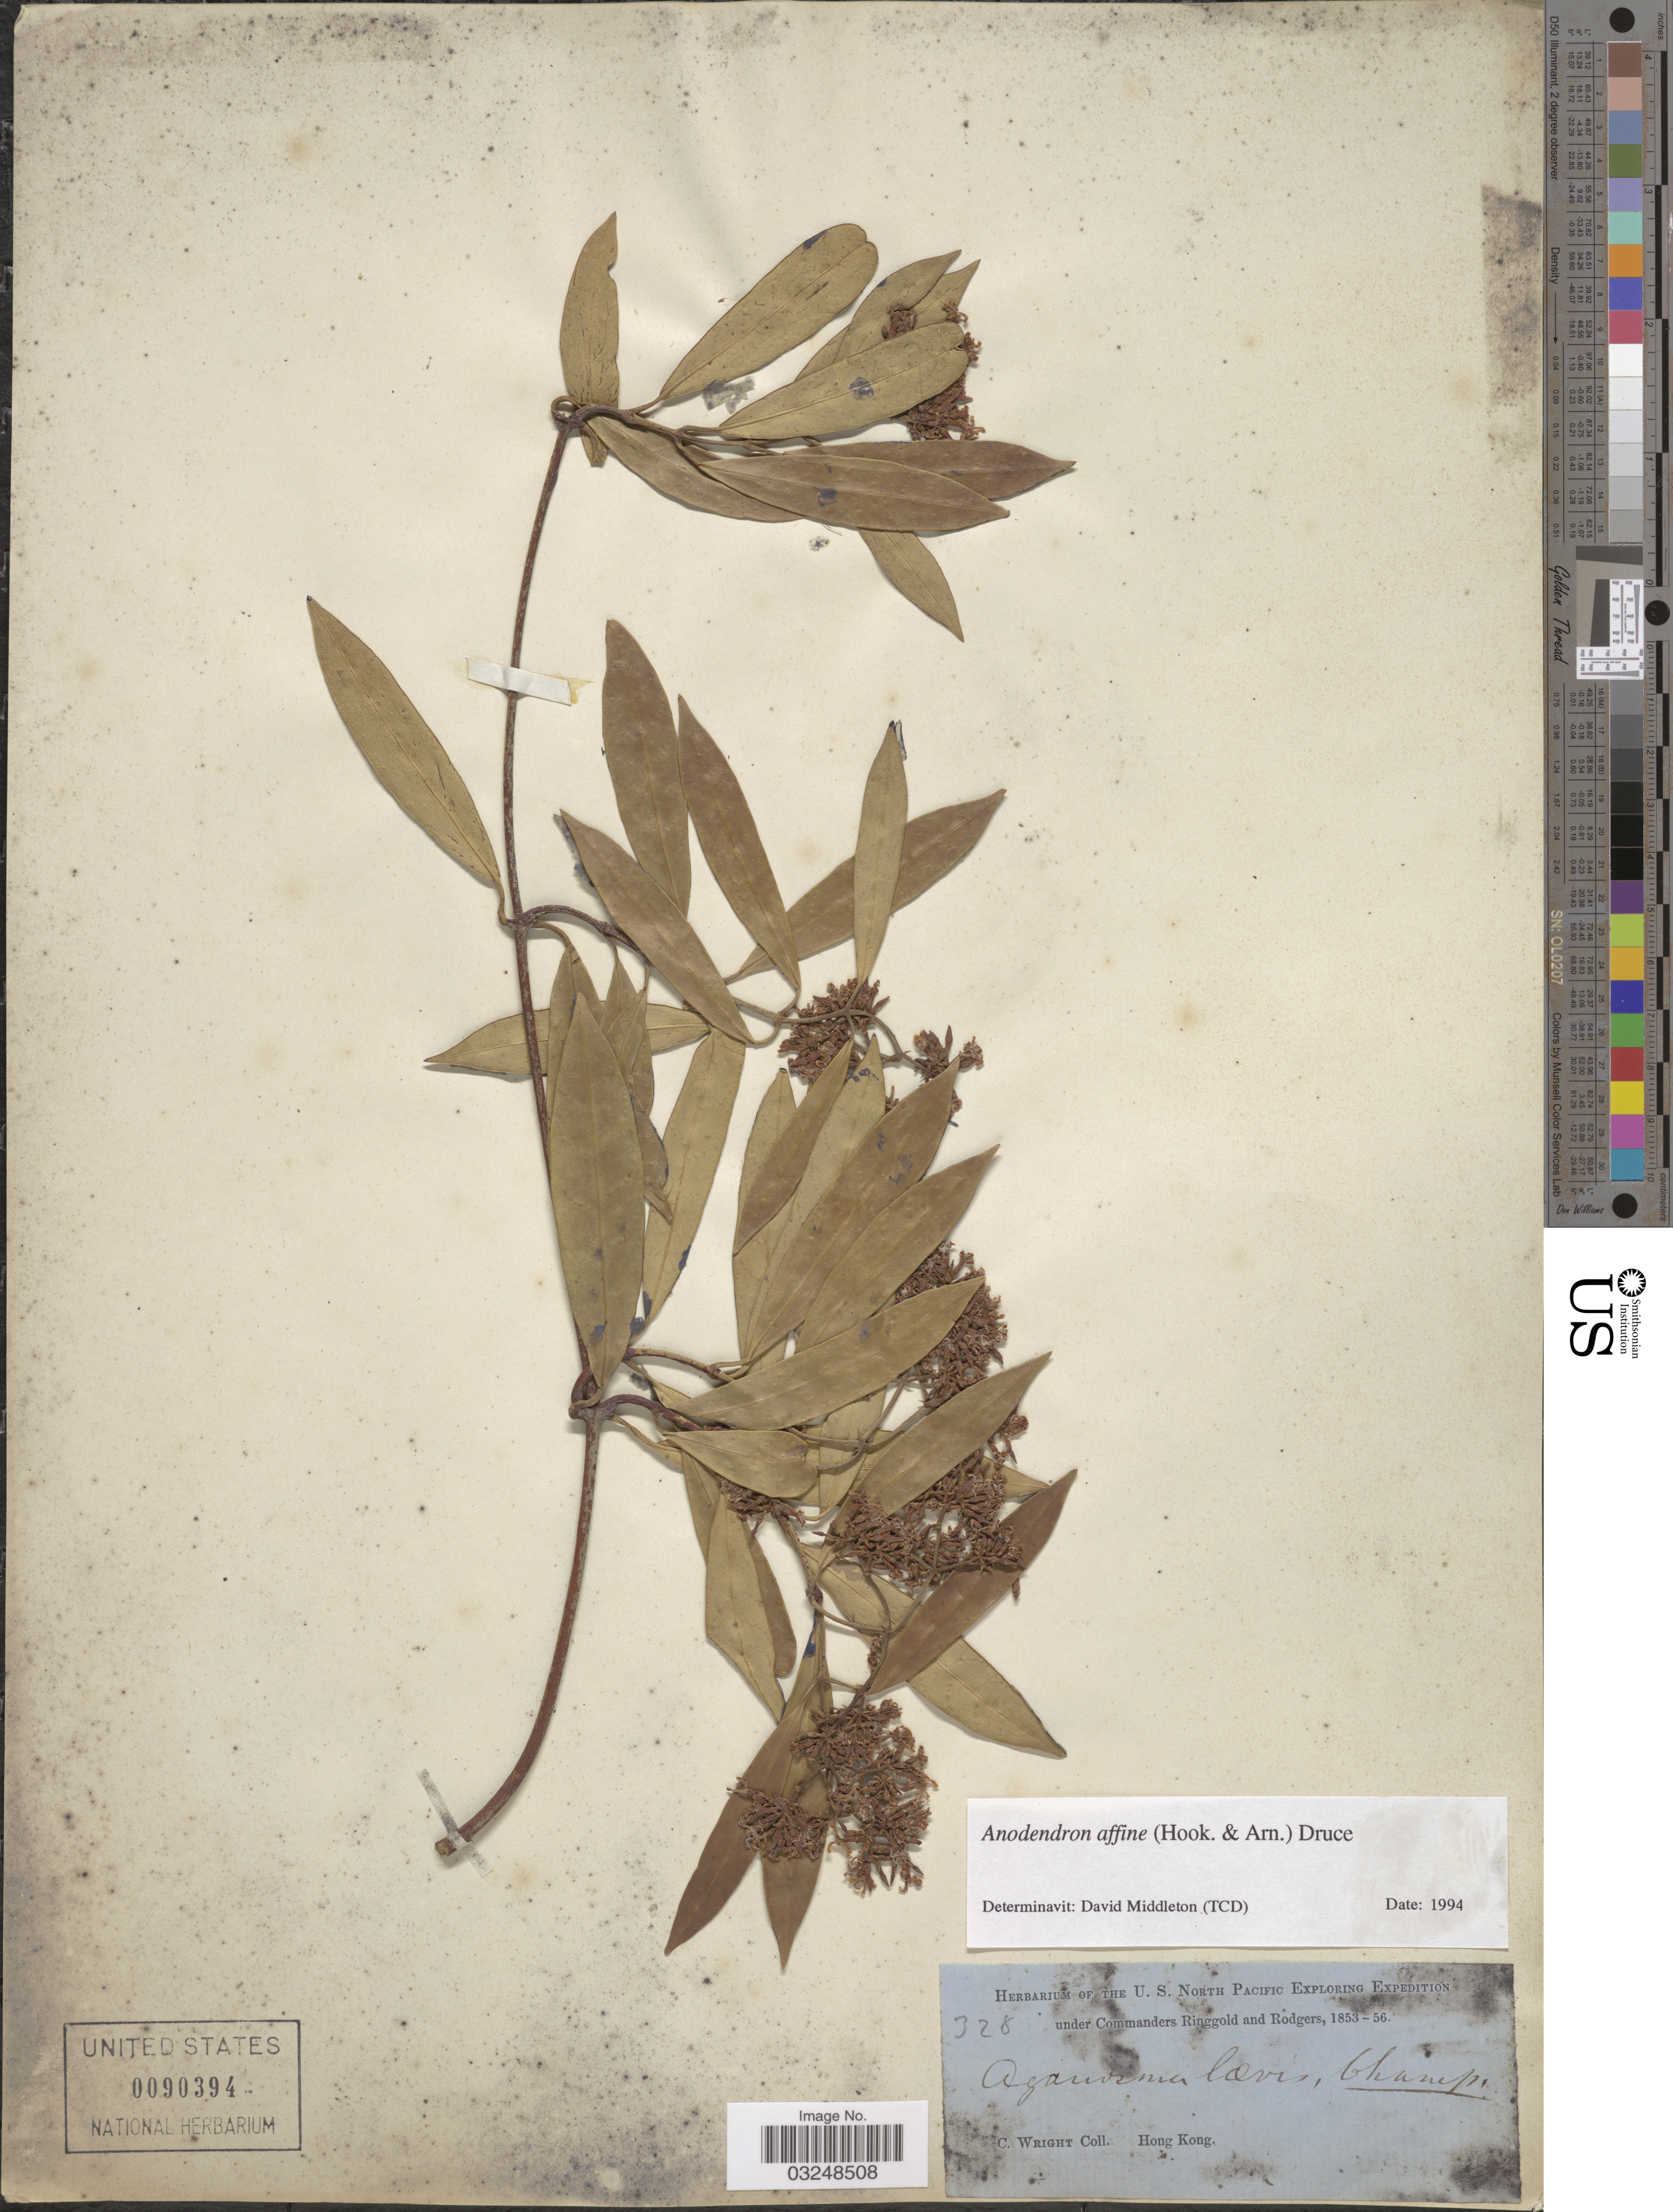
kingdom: Plantae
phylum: Tracheophyta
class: Magnoliopsida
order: Gentianales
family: Apocynaceae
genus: Anodendron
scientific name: Anodendron affine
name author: (Hook. & Arn.) Druce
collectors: C. Wright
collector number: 328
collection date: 1853/1856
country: China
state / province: Hong Kong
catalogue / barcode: US 90394